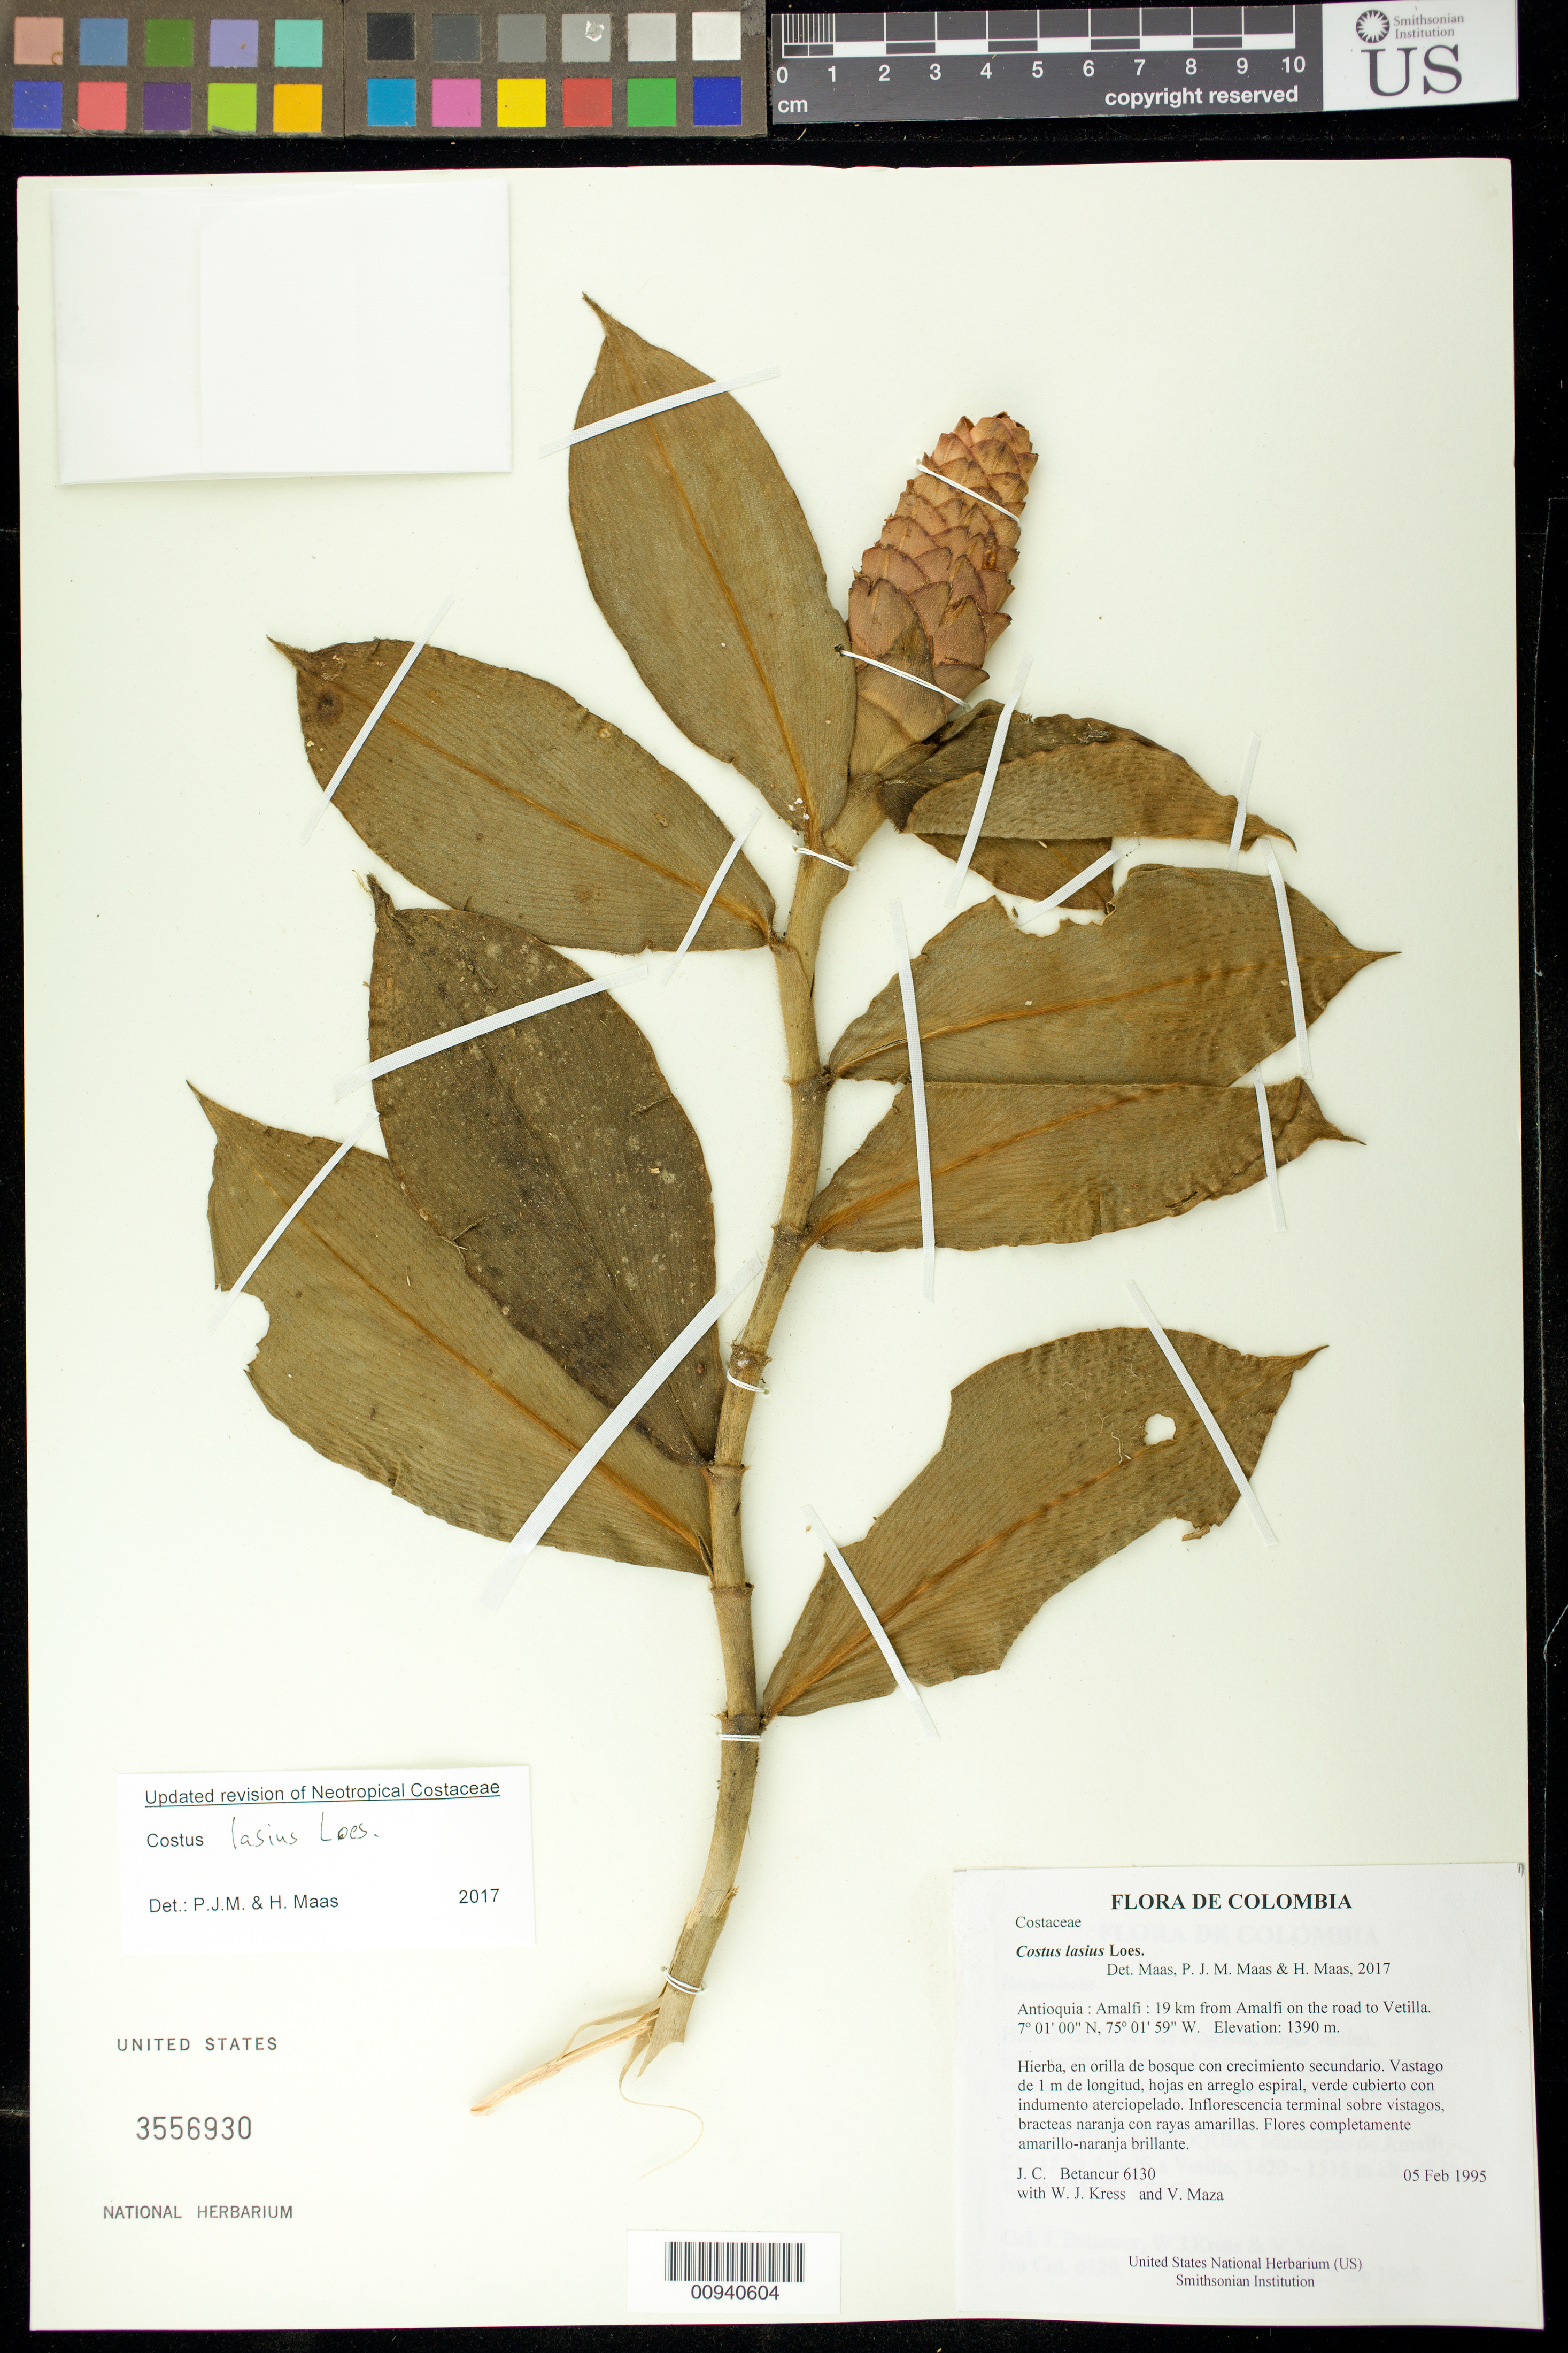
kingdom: Plantae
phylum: Tracheophyta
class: Liliopsida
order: Zingiberales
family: Costaceae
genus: Costus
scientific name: Costus lasius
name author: Loes.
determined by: Maas, Paul J.; Maas, H.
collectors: J. C. Betancur, W. J. Kress & V. Maza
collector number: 6130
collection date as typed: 05 Feb 1995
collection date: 1995-02-05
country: Colombia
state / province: Antioquia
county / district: Amalfi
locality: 19 km from Amalfi on the road to Vetilla.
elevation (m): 1390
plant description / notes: COL, US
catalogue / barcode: US 3556930